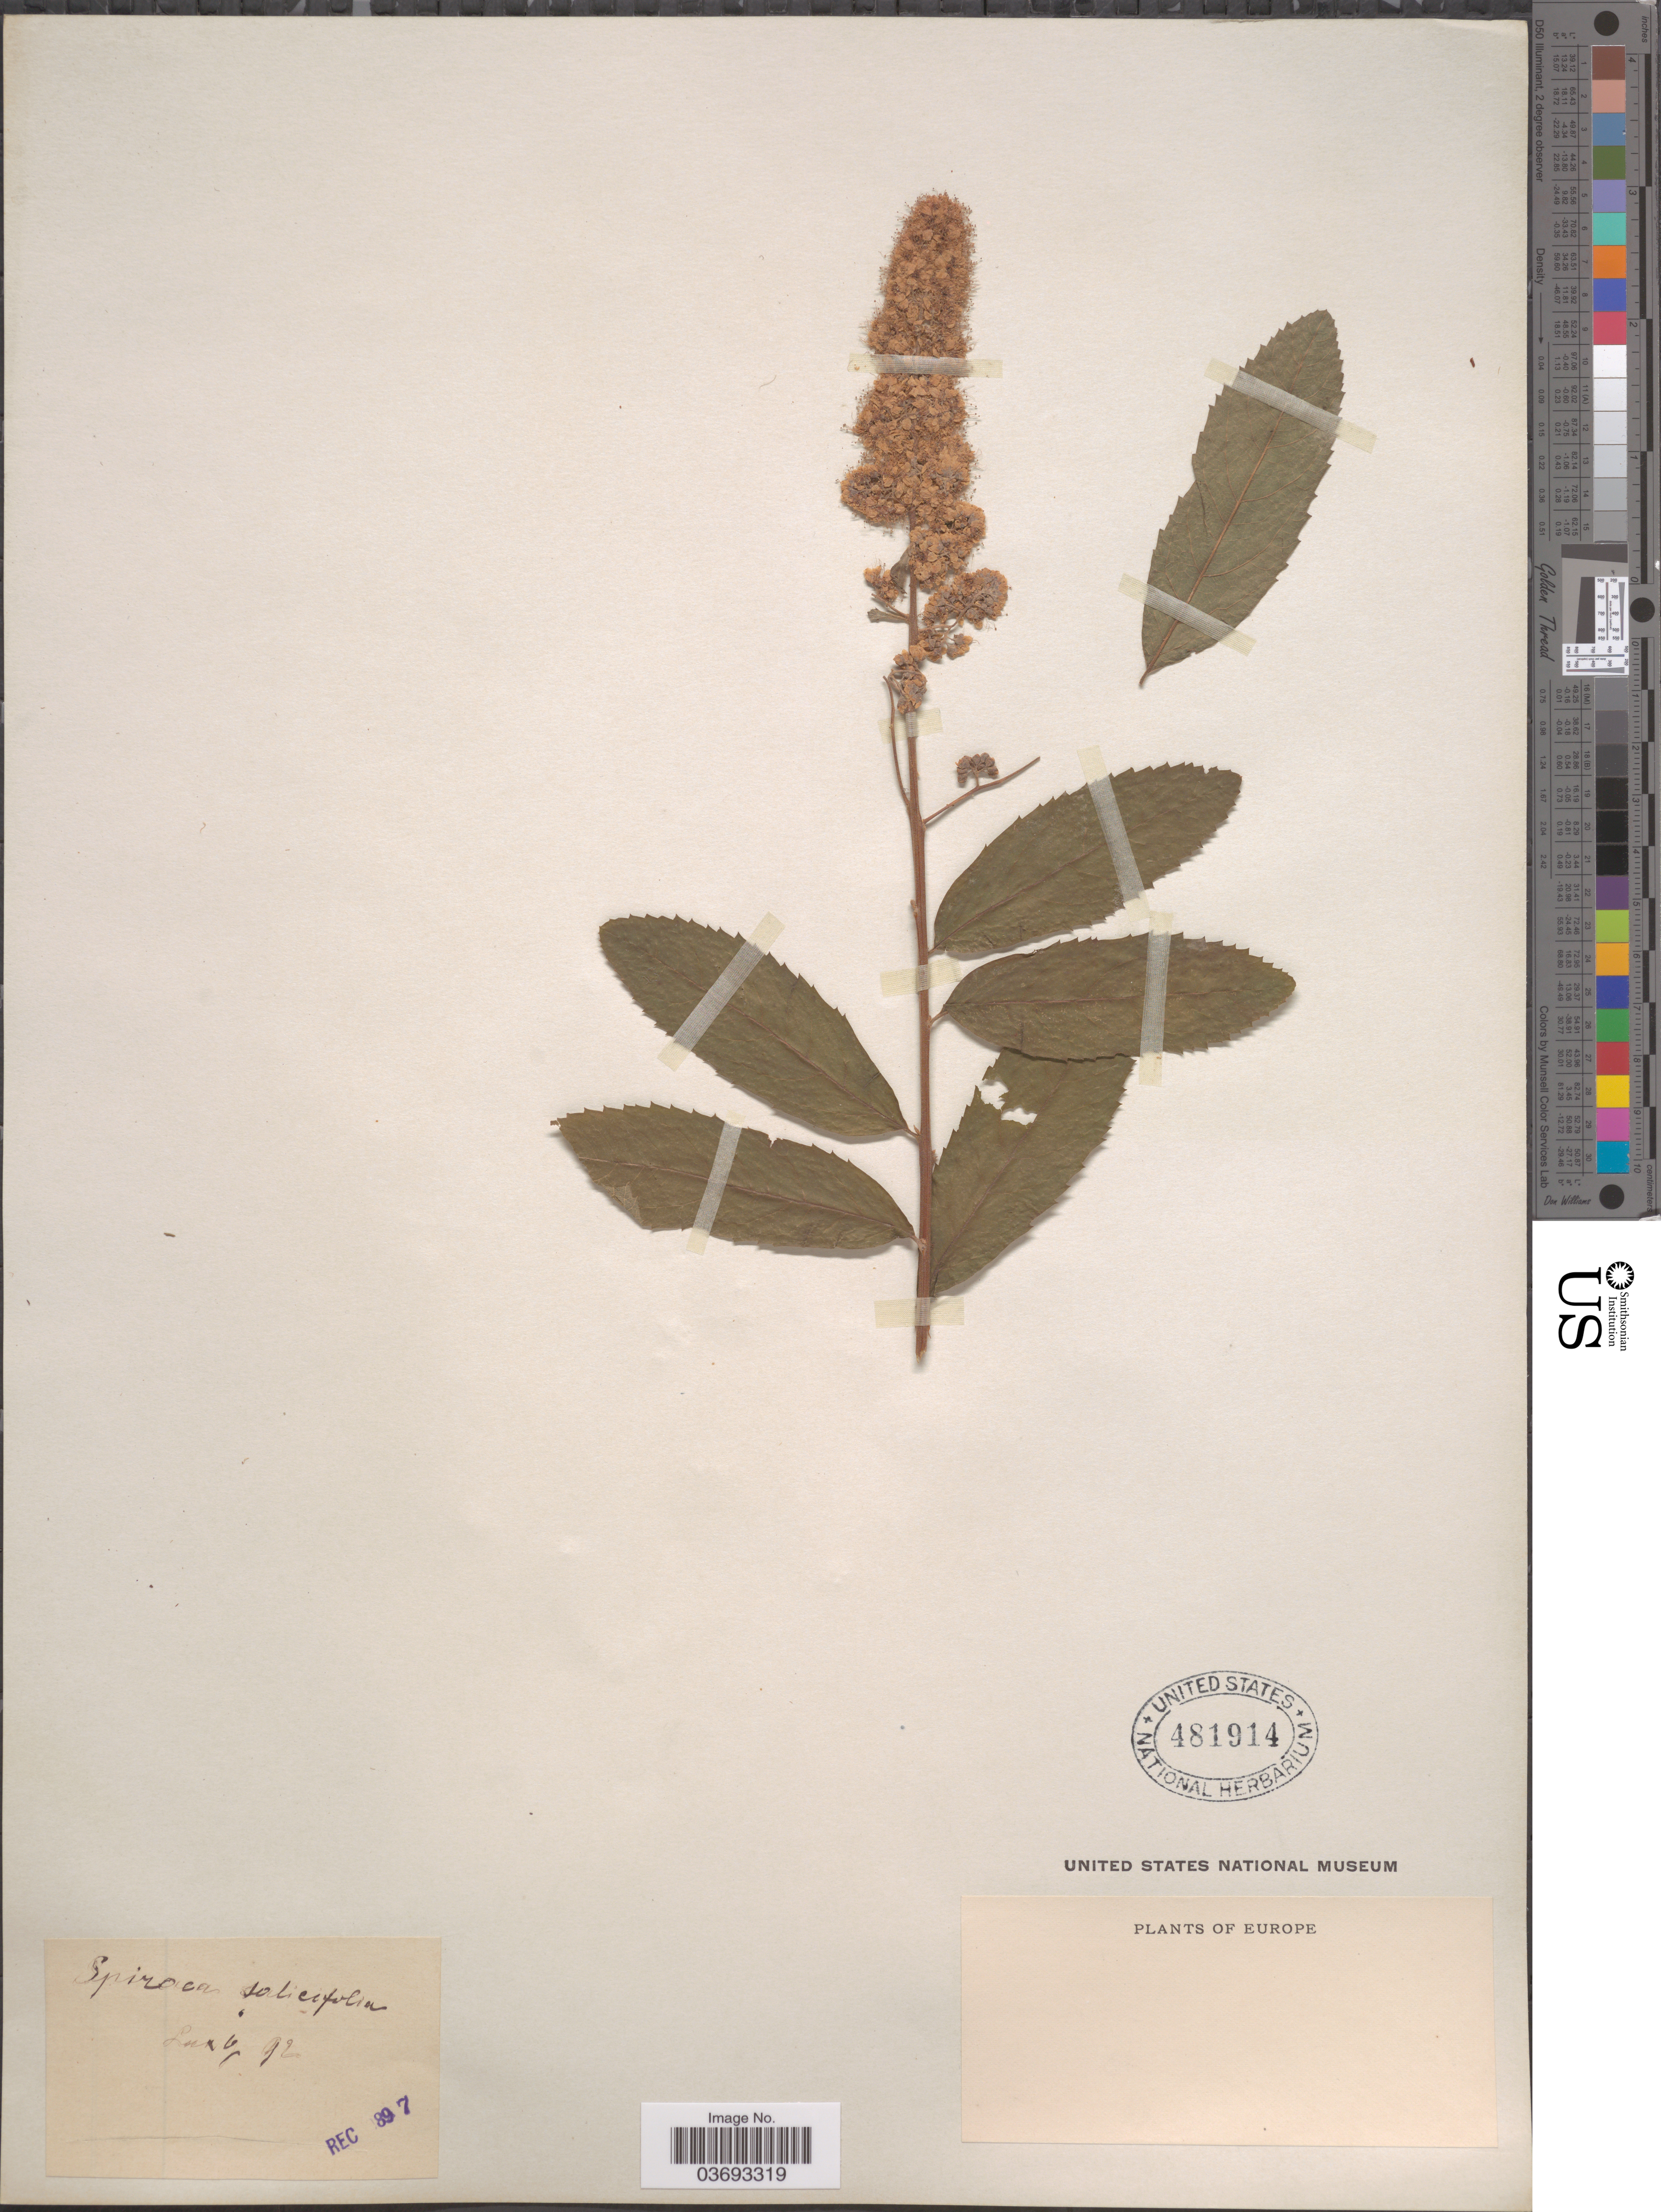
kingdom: Plantae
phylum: Tracheophyta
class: Magnoliopsida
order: Rosales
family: Rosaceae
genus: Spiraea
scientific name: Spiraea salicifolia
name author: L.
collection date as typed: Transcribed d/m/y: //92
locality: Europe.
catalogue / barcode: US 481914